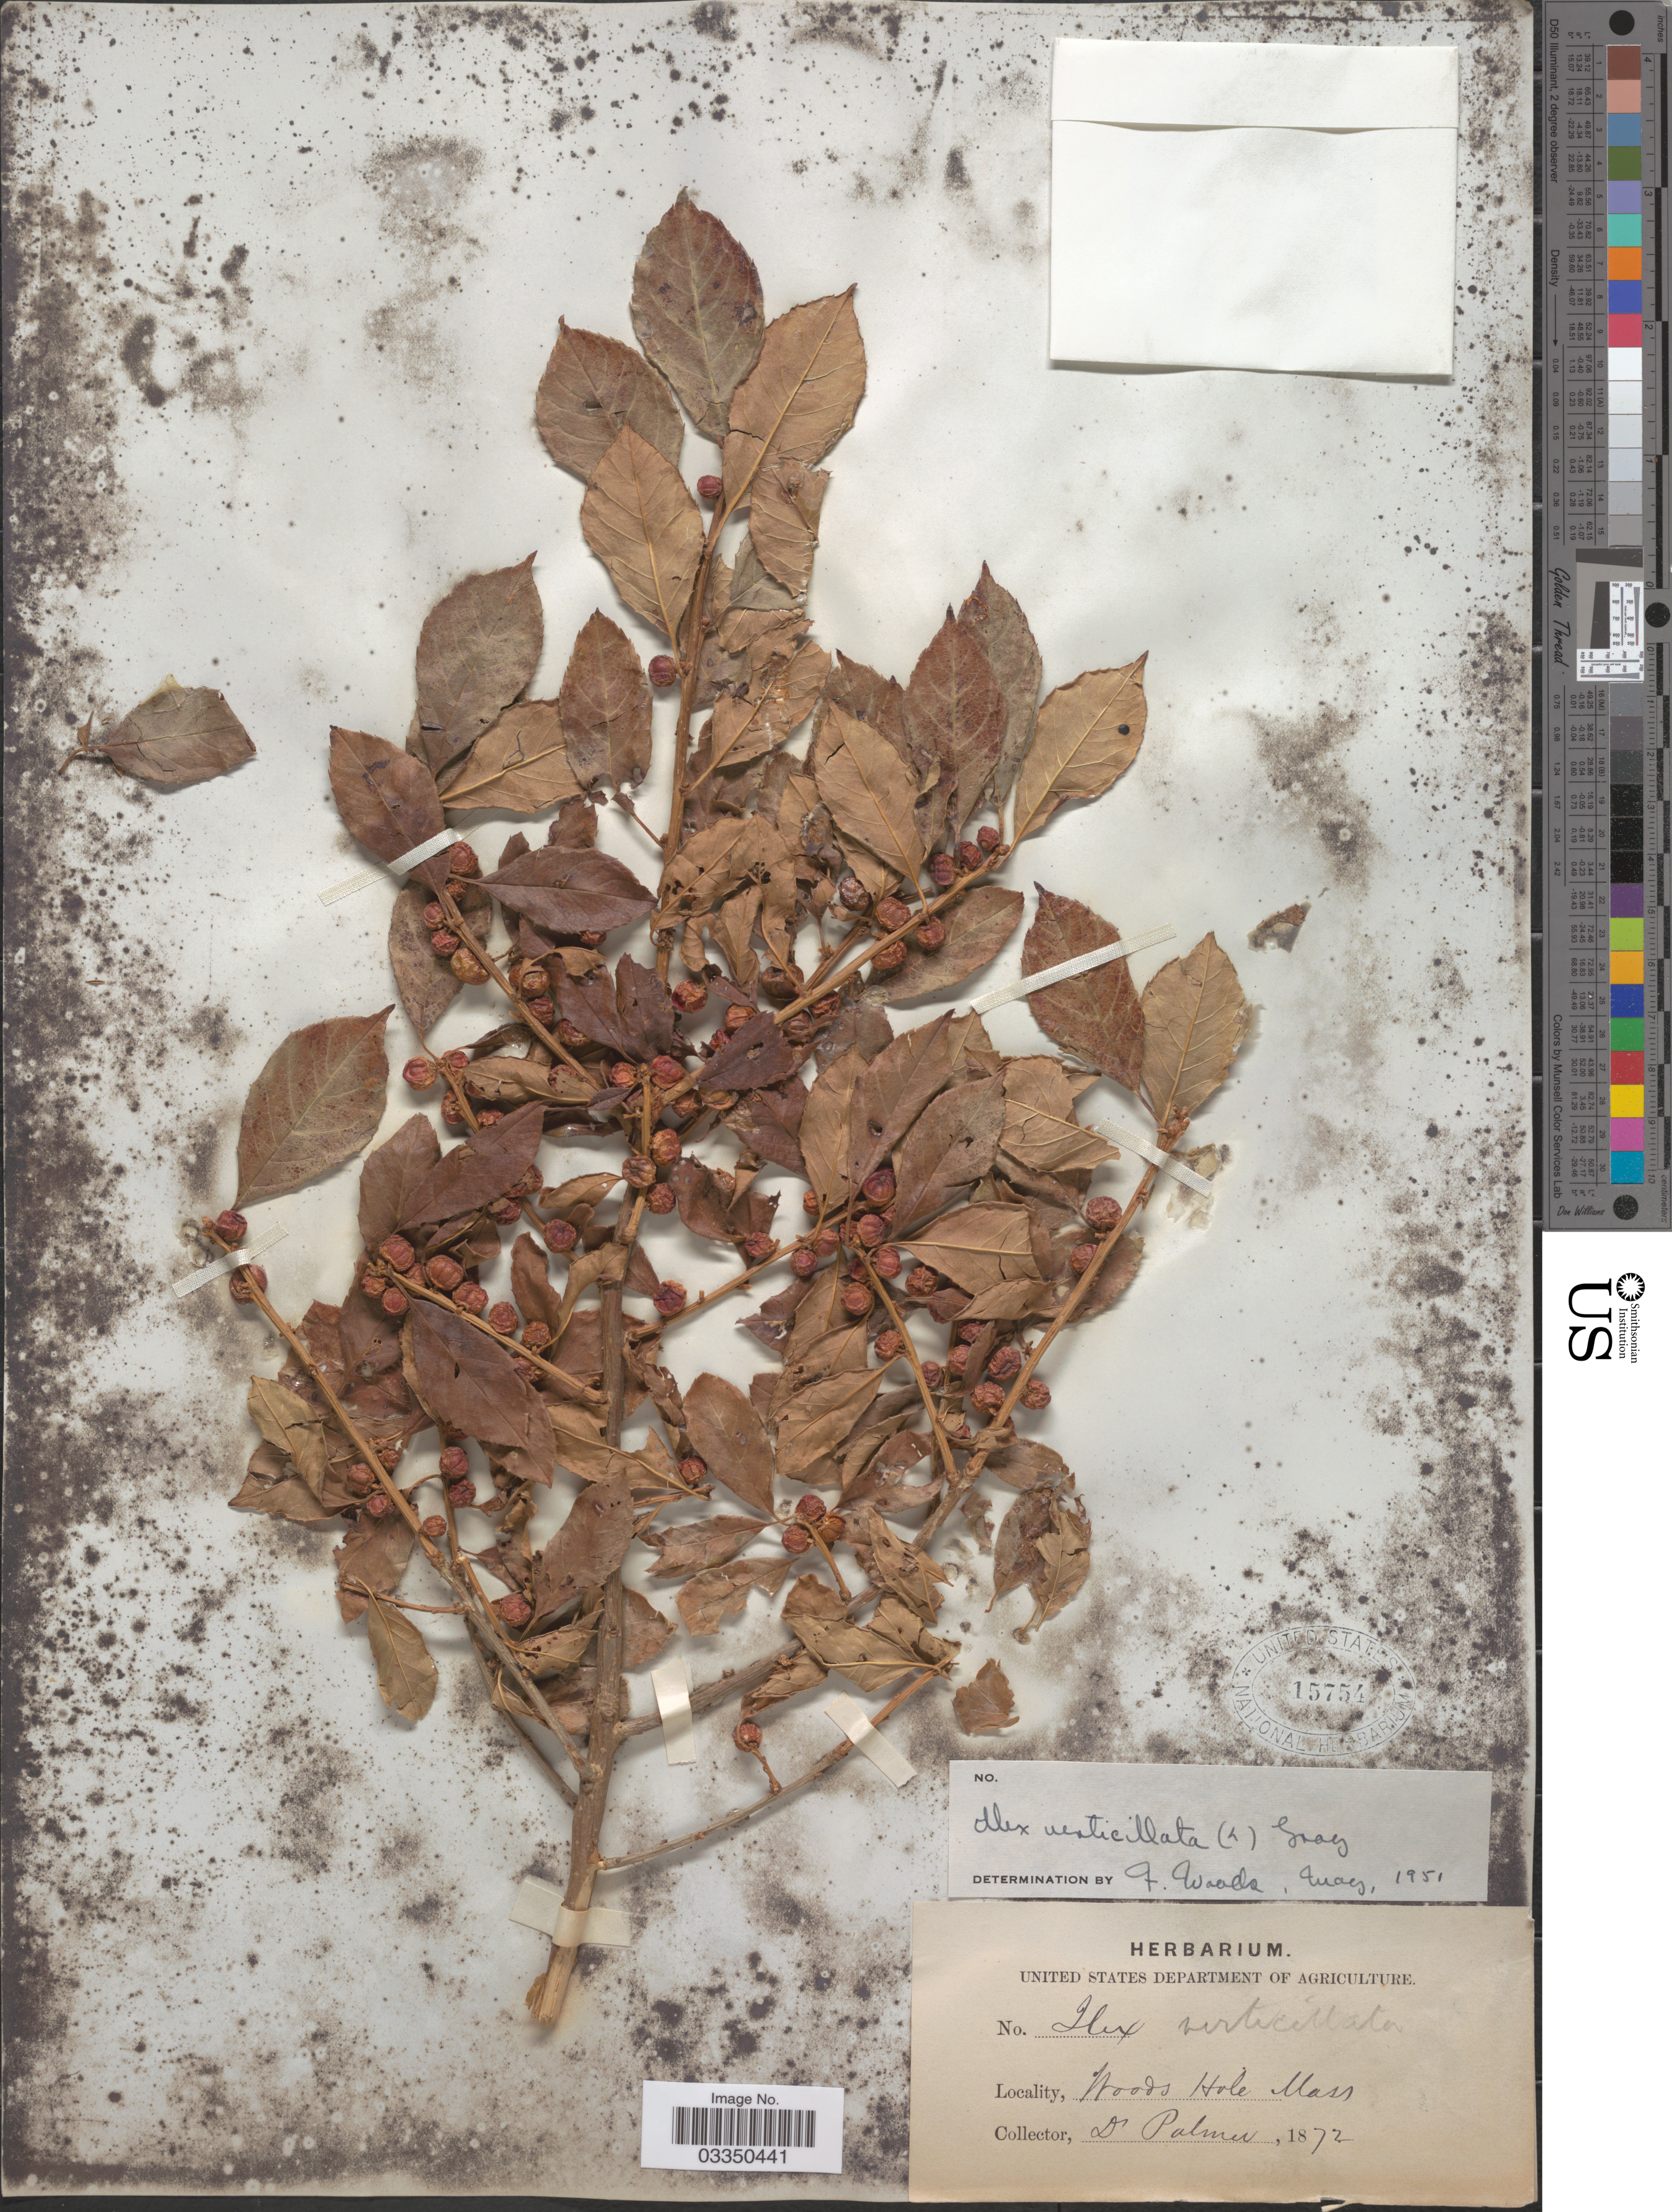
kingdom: Plantae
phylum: Tracheophyta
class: Magnoliopsida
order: Aquifoliales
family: Aquifoliaceae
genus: Ilex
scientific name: Ilex verticillata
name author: (L.) A. Gray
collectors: Palmer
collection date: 1872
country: United States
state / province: Massachusetts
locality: Woods Hole.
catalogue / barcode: US 15754